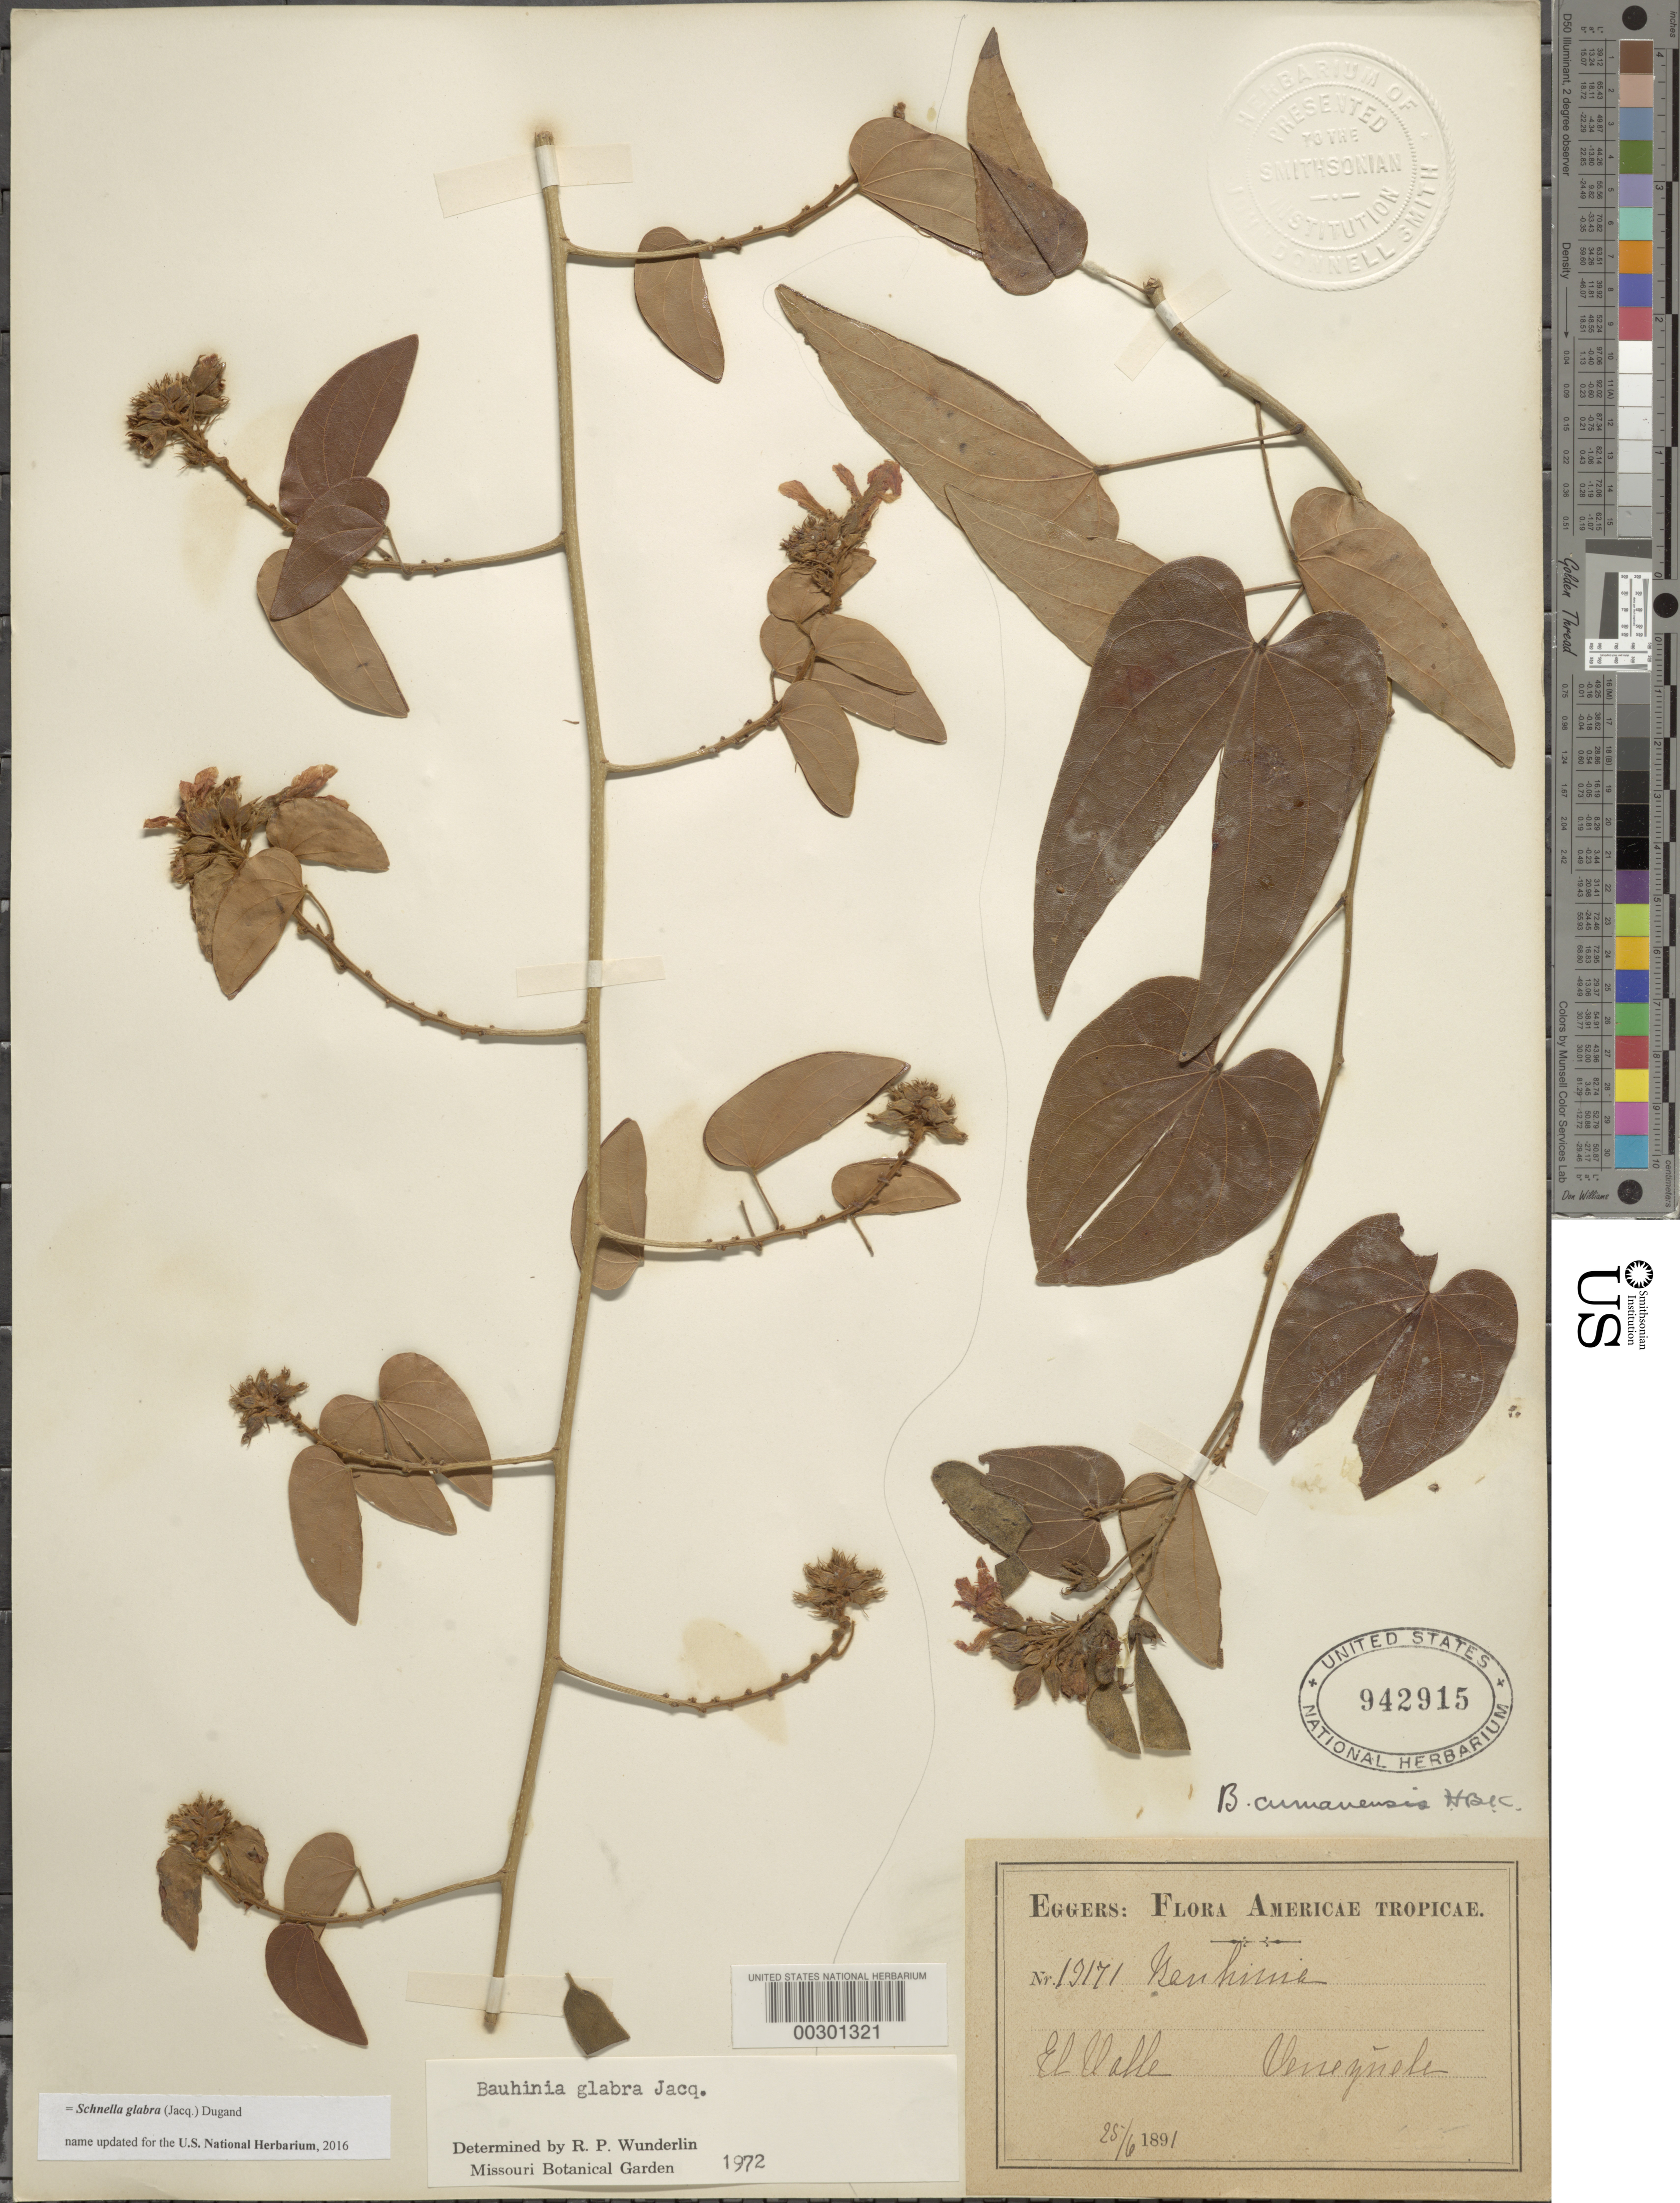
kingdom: Plantae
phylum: Tracheophyta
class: Magnoliopsida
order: Fabales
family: Fabaceae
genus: Schnella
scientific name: Schnella glabra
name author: (Jacq.) Dugand G.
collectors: -. Eggers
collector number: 19171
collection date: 1891-06-25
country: Venezuela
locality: Americae Tropicae. El Valle. Venezuele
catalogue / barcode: US 942915